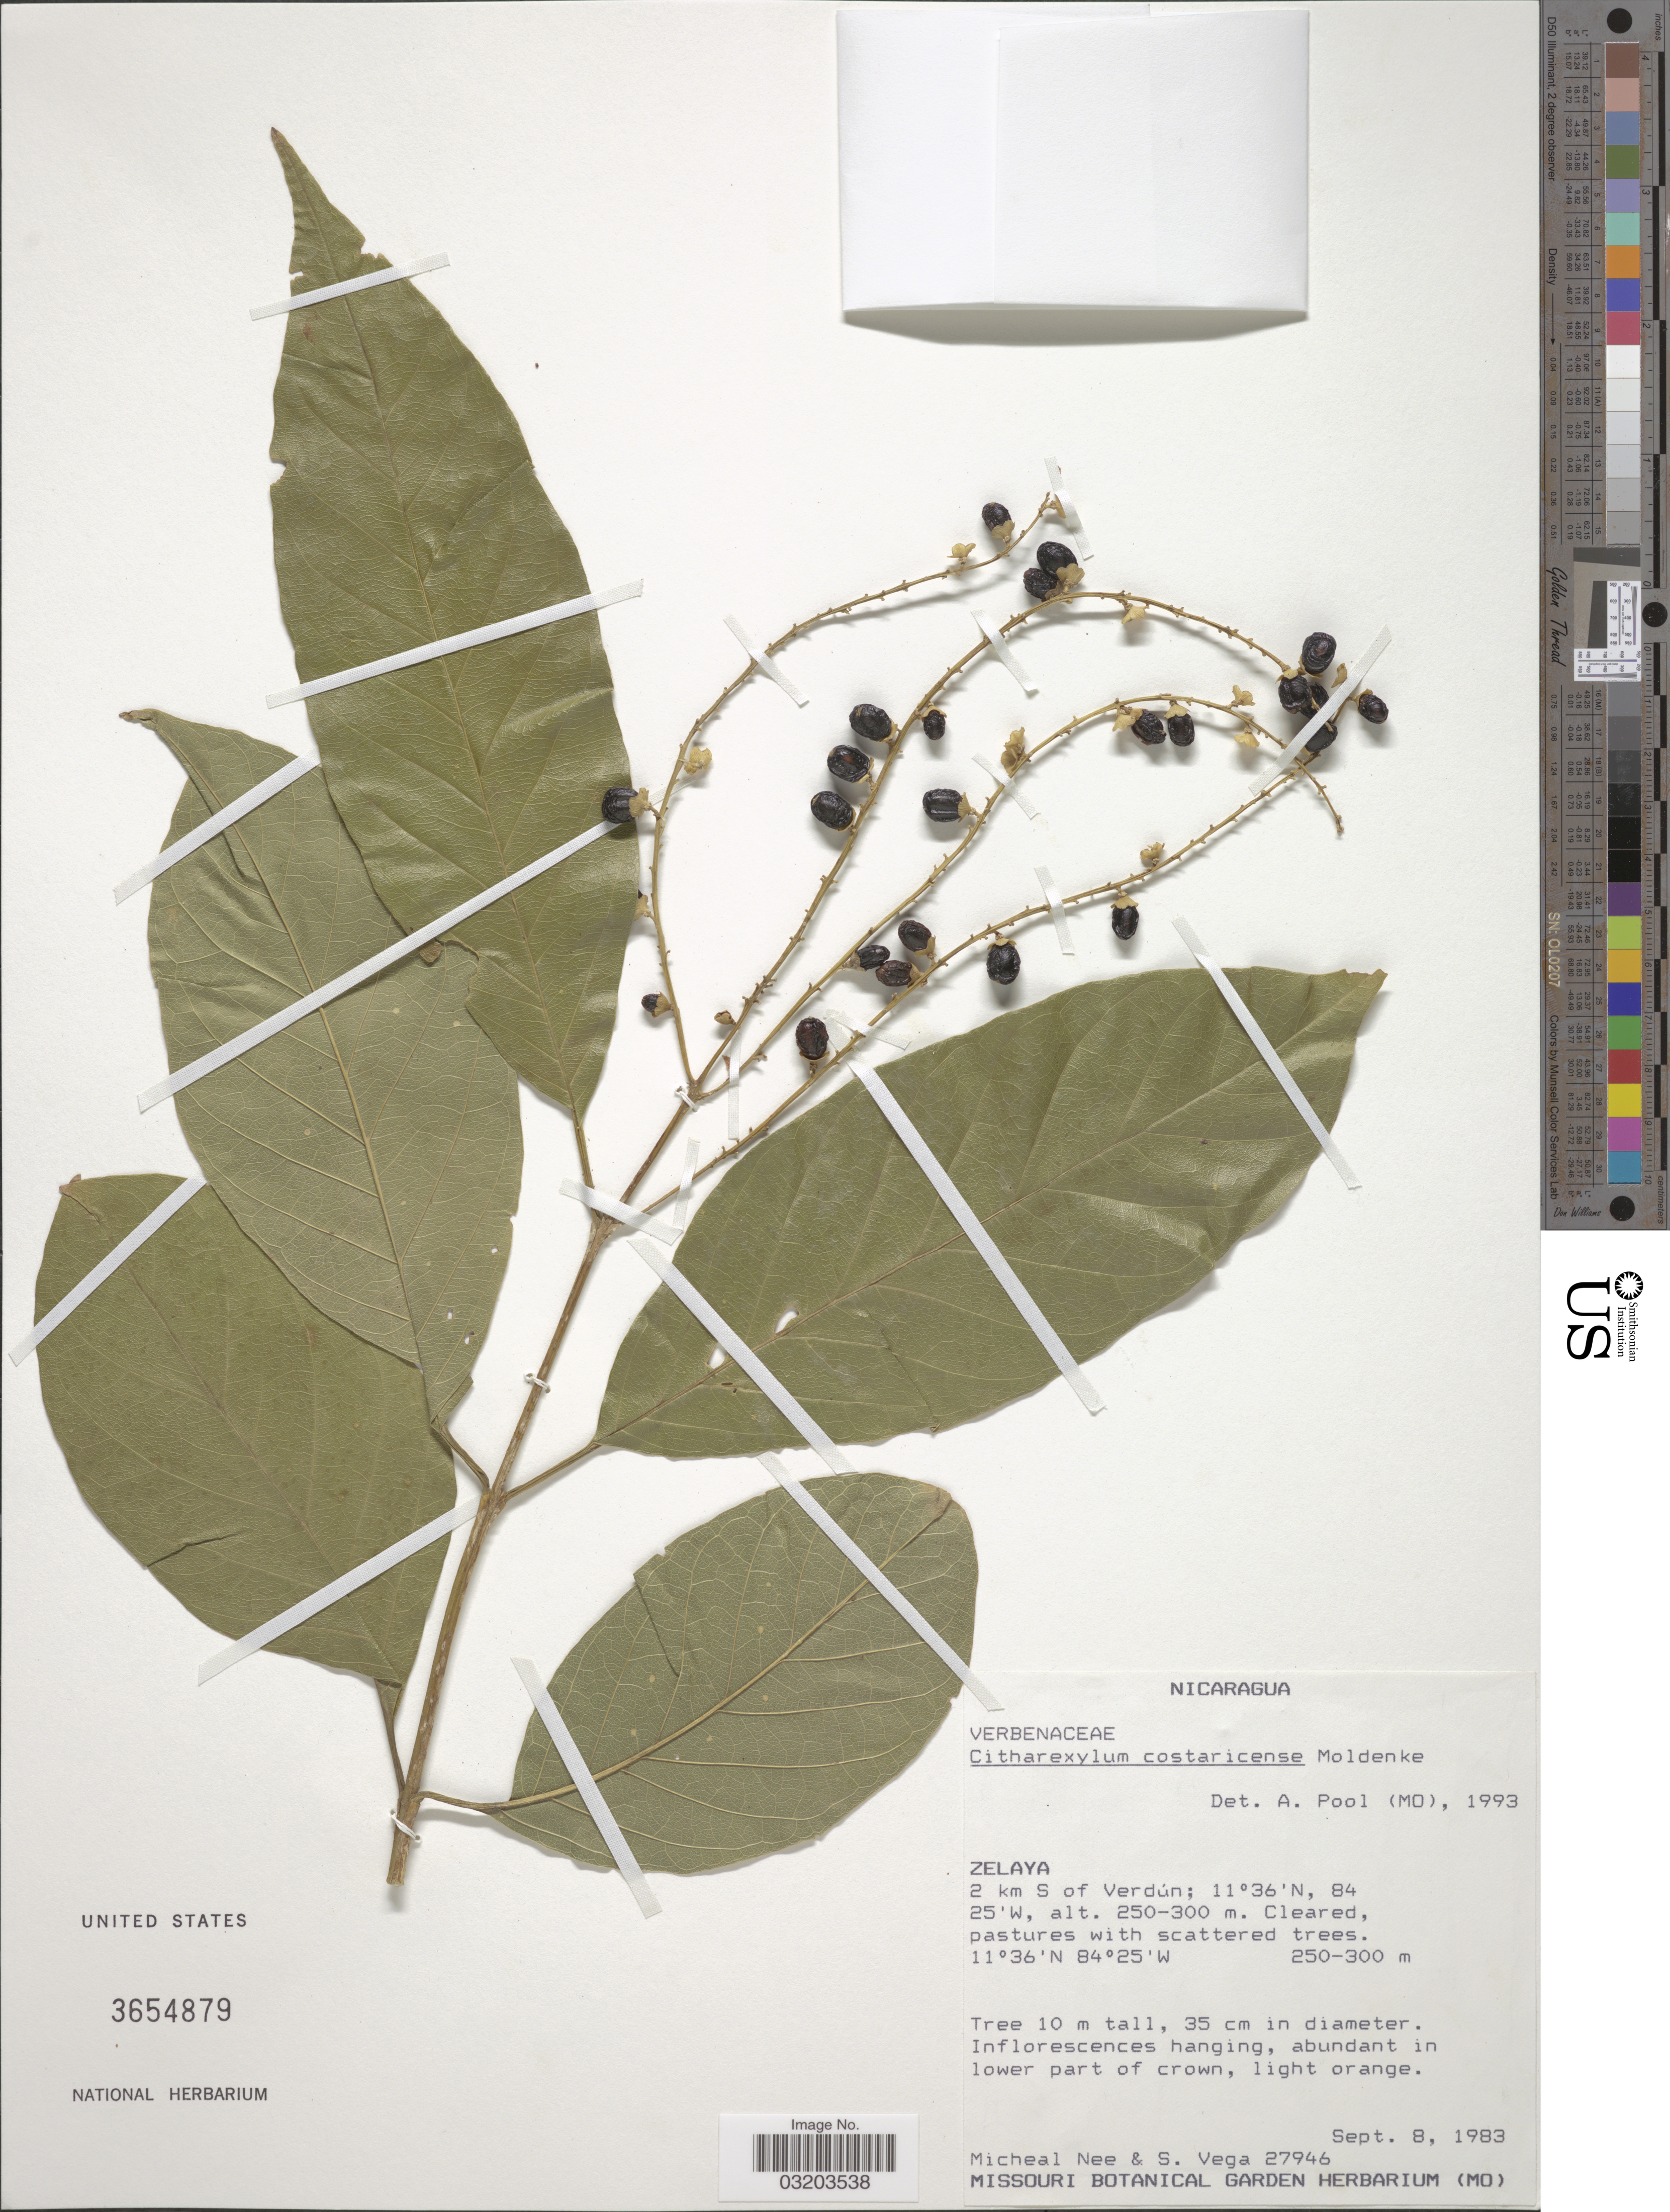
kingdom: Plantae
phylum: Tracheophyta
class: Magnoliopsida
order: Lamiales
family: Verbenaceae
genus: Citharexylum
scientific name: Citharexylum costaricense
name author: Moldenke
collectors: M. Nee & S. Vega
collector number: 27946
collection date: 1983-09-08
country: Nicaragua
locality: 2 km S of Verdún.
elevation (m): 250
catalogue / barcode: US 2654879